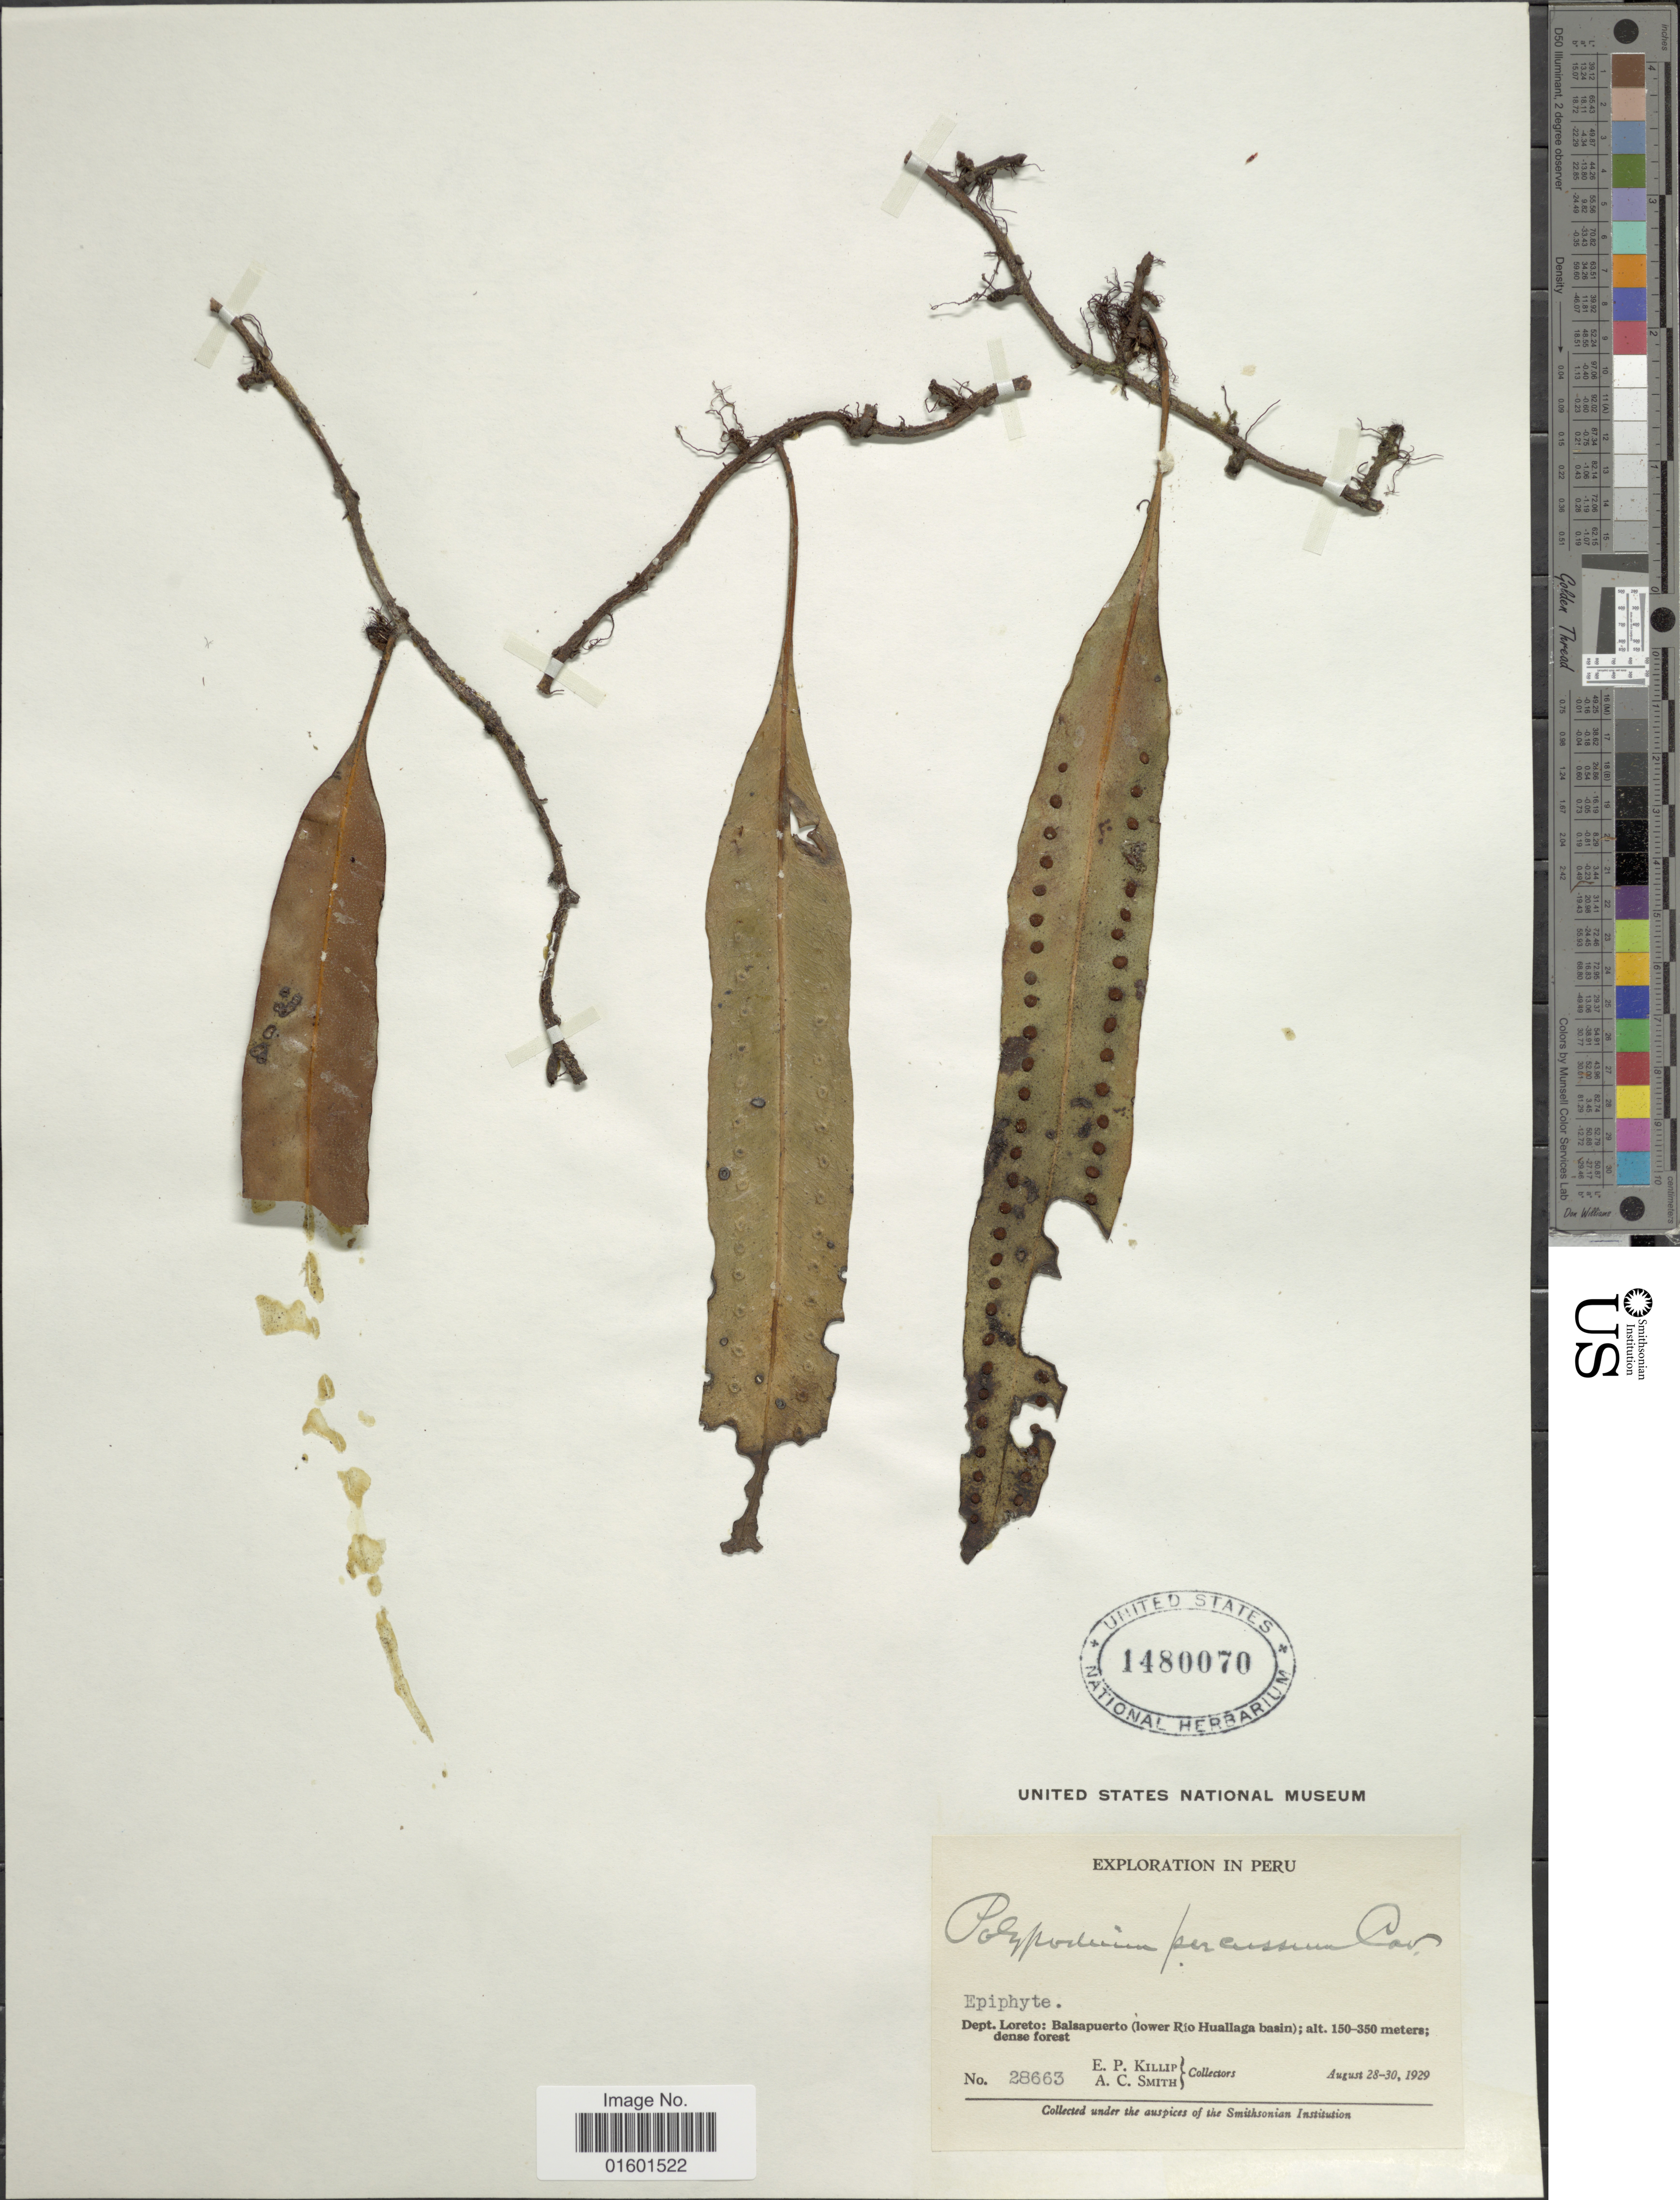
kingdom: Plantae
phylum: Tracheophyta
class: Polypodiopsida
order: Polypodiales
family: Polypodiaceae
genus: Microgramma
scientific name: Microgramma percussa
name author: (Cav.) de la Sota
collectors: E. P. Killip & A. C. Smith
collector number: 28663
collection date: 1929-08-28/1929-08-30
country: Peru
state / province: Loreto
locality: Balsapuerto (lower Rio Huallaga basin); dense forest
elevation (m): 150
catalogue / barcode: US 1480070